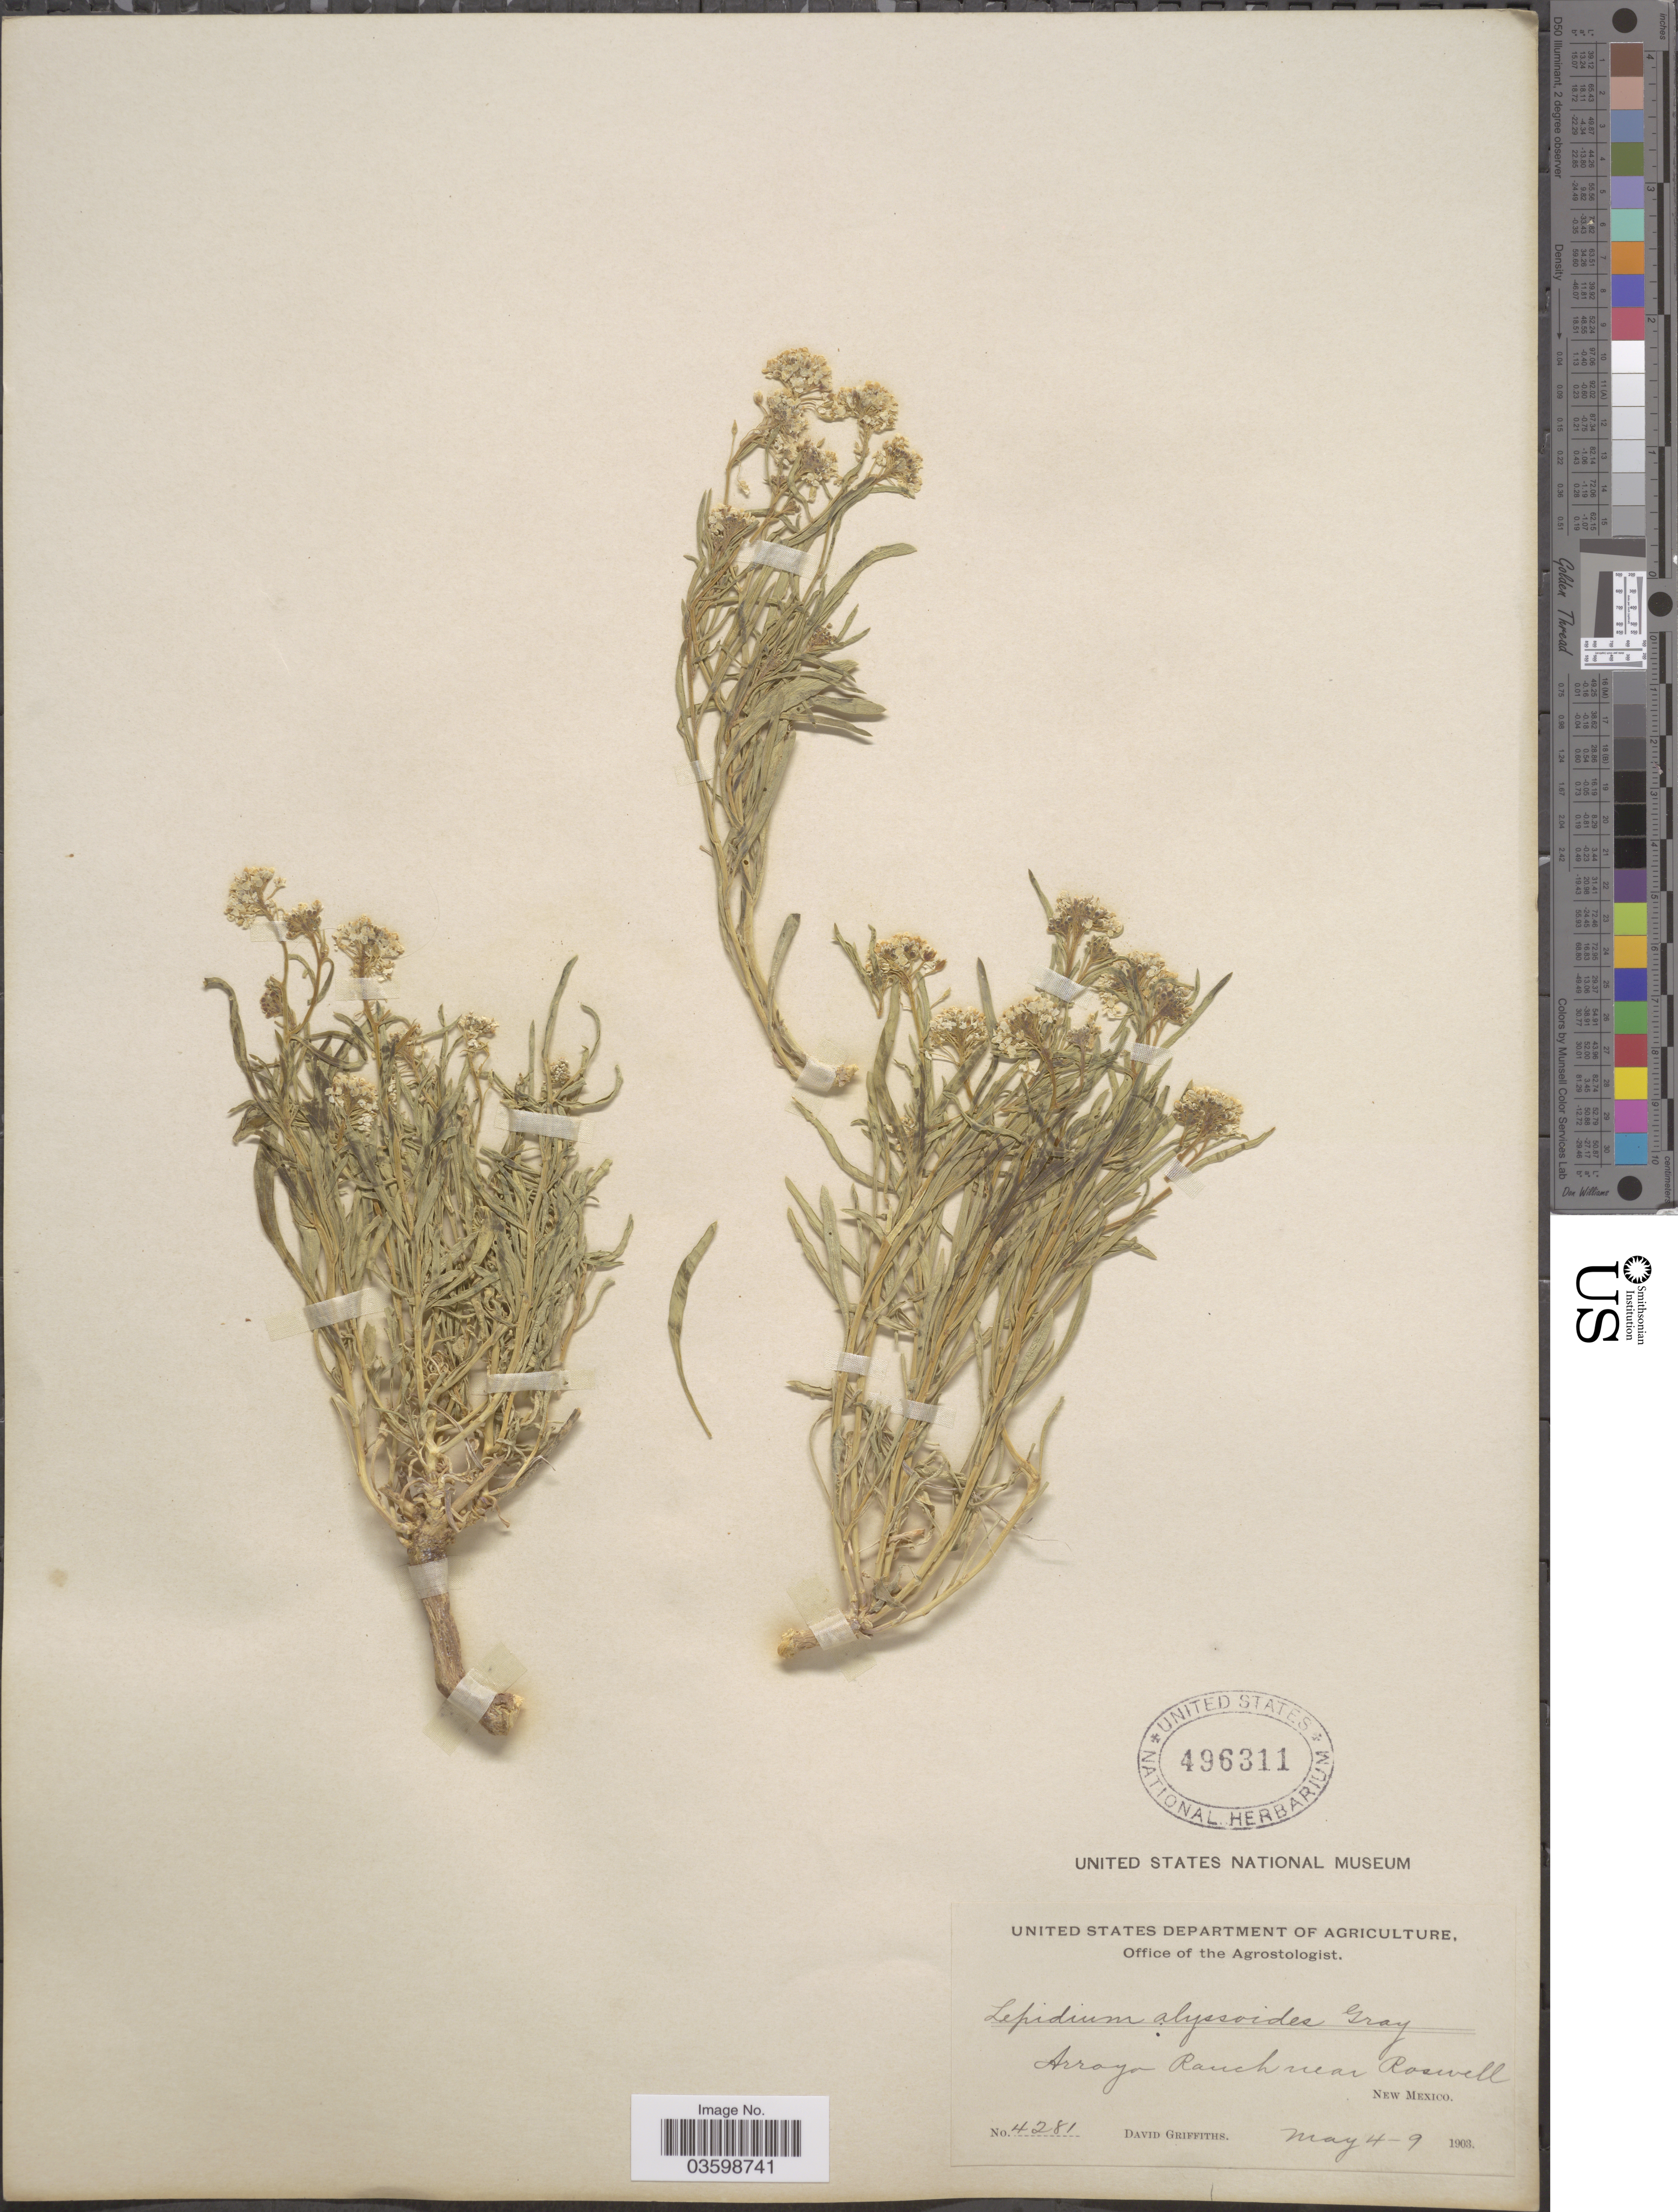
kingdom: Plantae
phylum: Tracheophyta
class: Magnoliopsida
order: Brassicales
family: Brassicaceae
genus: Lepidium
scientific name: Lepidium montanum var. alyssoides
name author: (A. Gray) M.E. Jones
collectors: D. Griffiths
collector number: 4281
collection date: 1903-05-04/1903-05-09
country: United States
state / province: New Mexico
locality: Arroyo Ranch near Roswell.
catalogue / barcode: US 496311